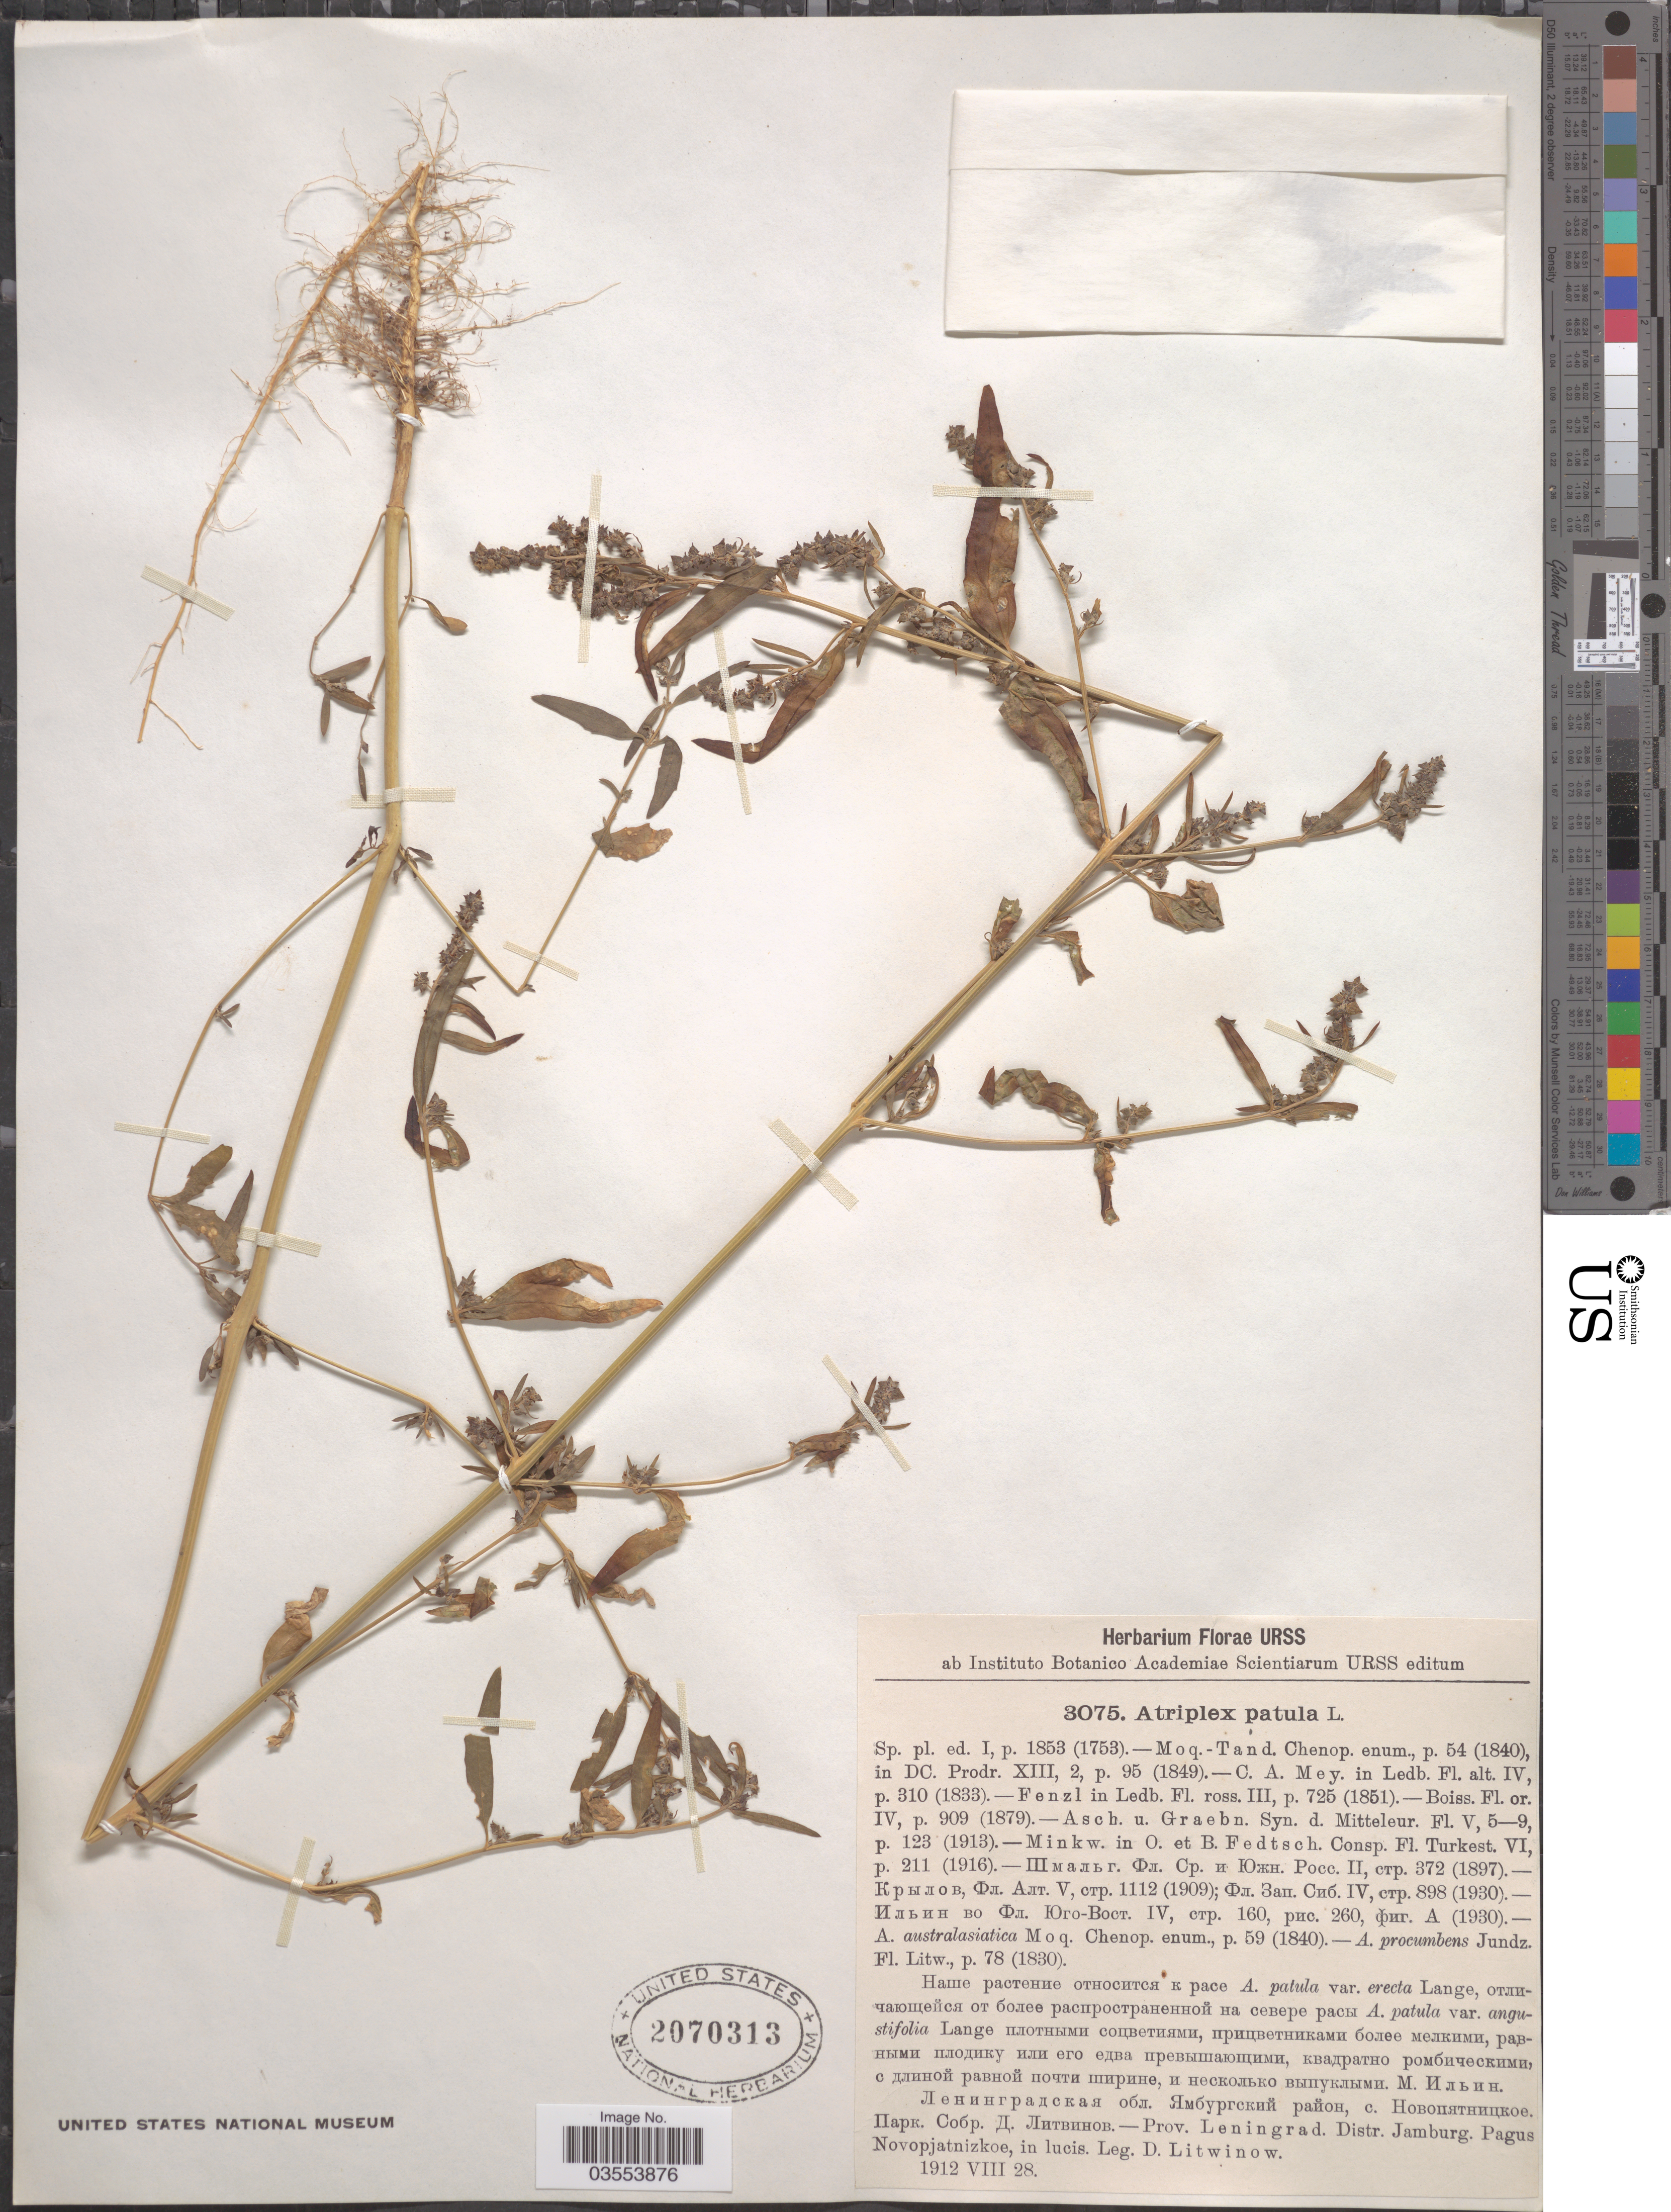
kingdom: Plantae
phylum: Tracheophyta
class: Magnoliopsida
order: Caryophyllales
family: Amaranthaceae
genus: Atriplex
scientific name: Atriplex patula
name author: L.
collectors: D. Litwinow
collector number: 3075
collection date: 1912-08-28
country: Russian Federation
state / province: Leningrad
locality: Prov. Leningrad. Distr. Jamburg. Pagus Novopjatnizkoe.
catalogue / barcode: US 2070313